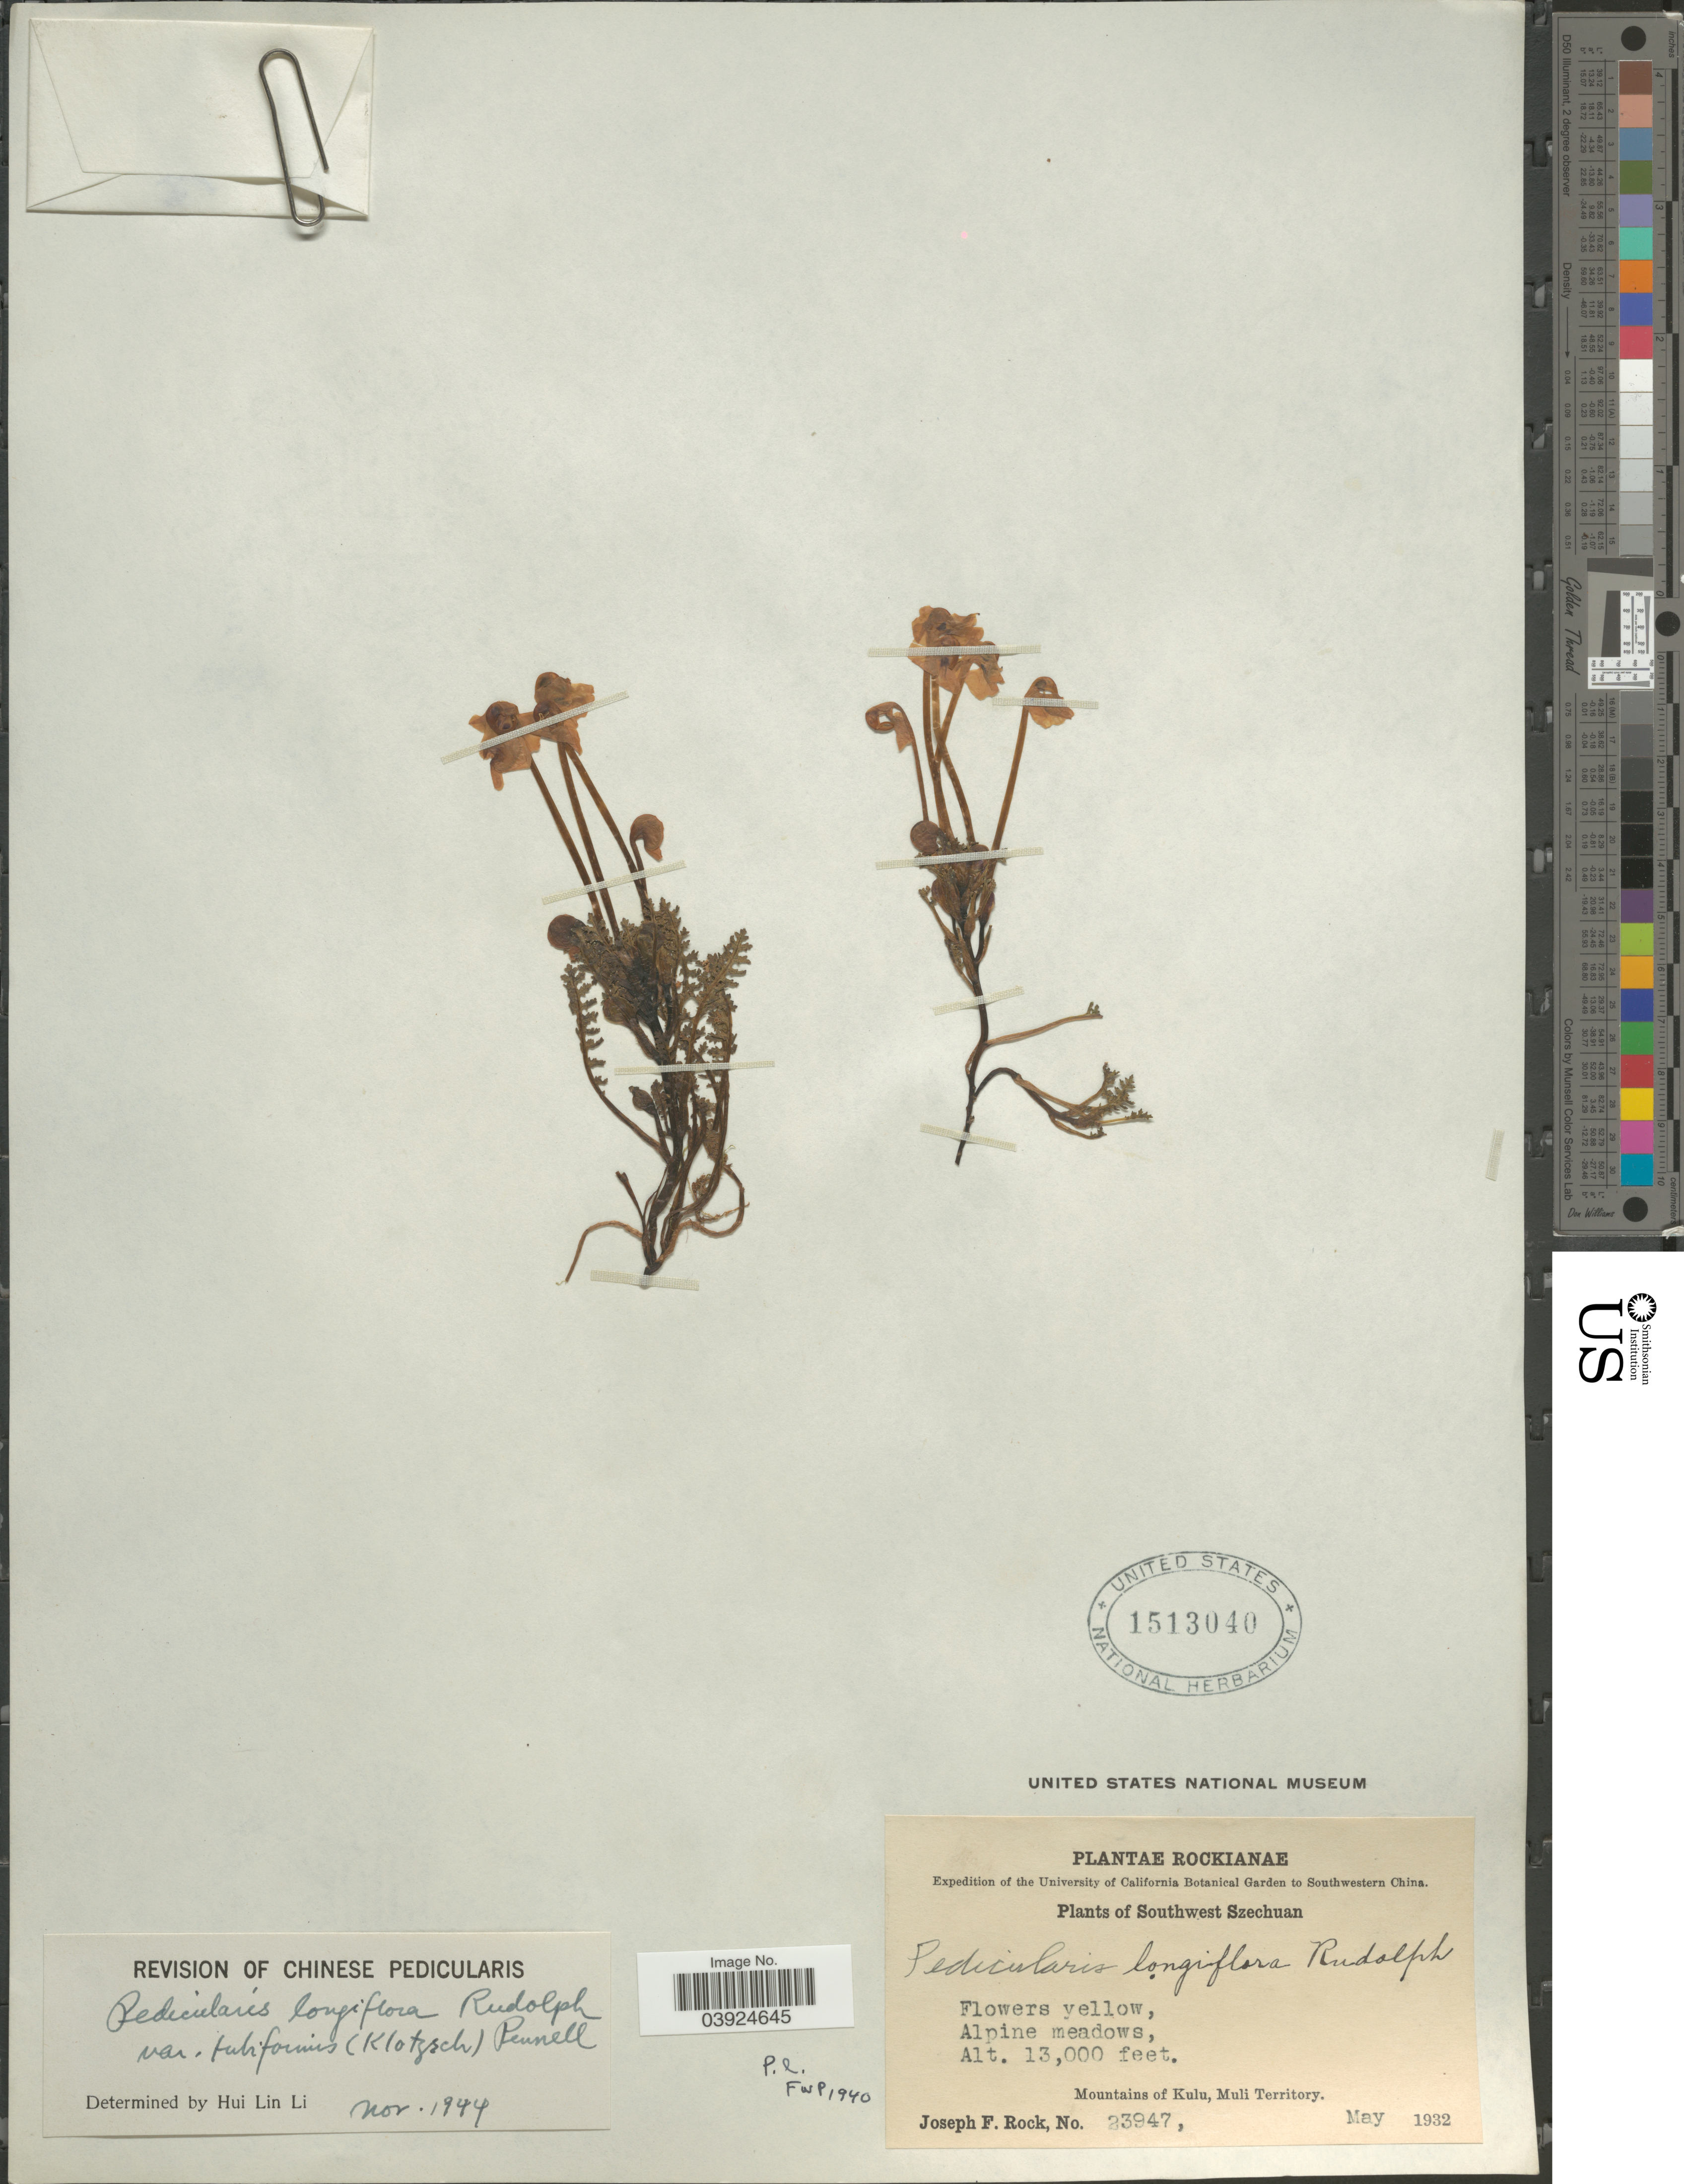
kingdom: Plantae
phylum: Tracheophyta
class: Magnoliopsida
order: Lamiales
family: Orobanchaceae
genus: Pedicularis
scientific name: Pedicularis longiflora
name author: Rudolph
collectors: J. F. Rock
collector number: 23947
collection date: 1932-05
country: China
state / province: Sichuan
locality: Southwestern China. Southwest Szechuan. Mountains of Kulu, Muli Territory.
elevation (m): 3962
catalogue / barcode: US 1513040